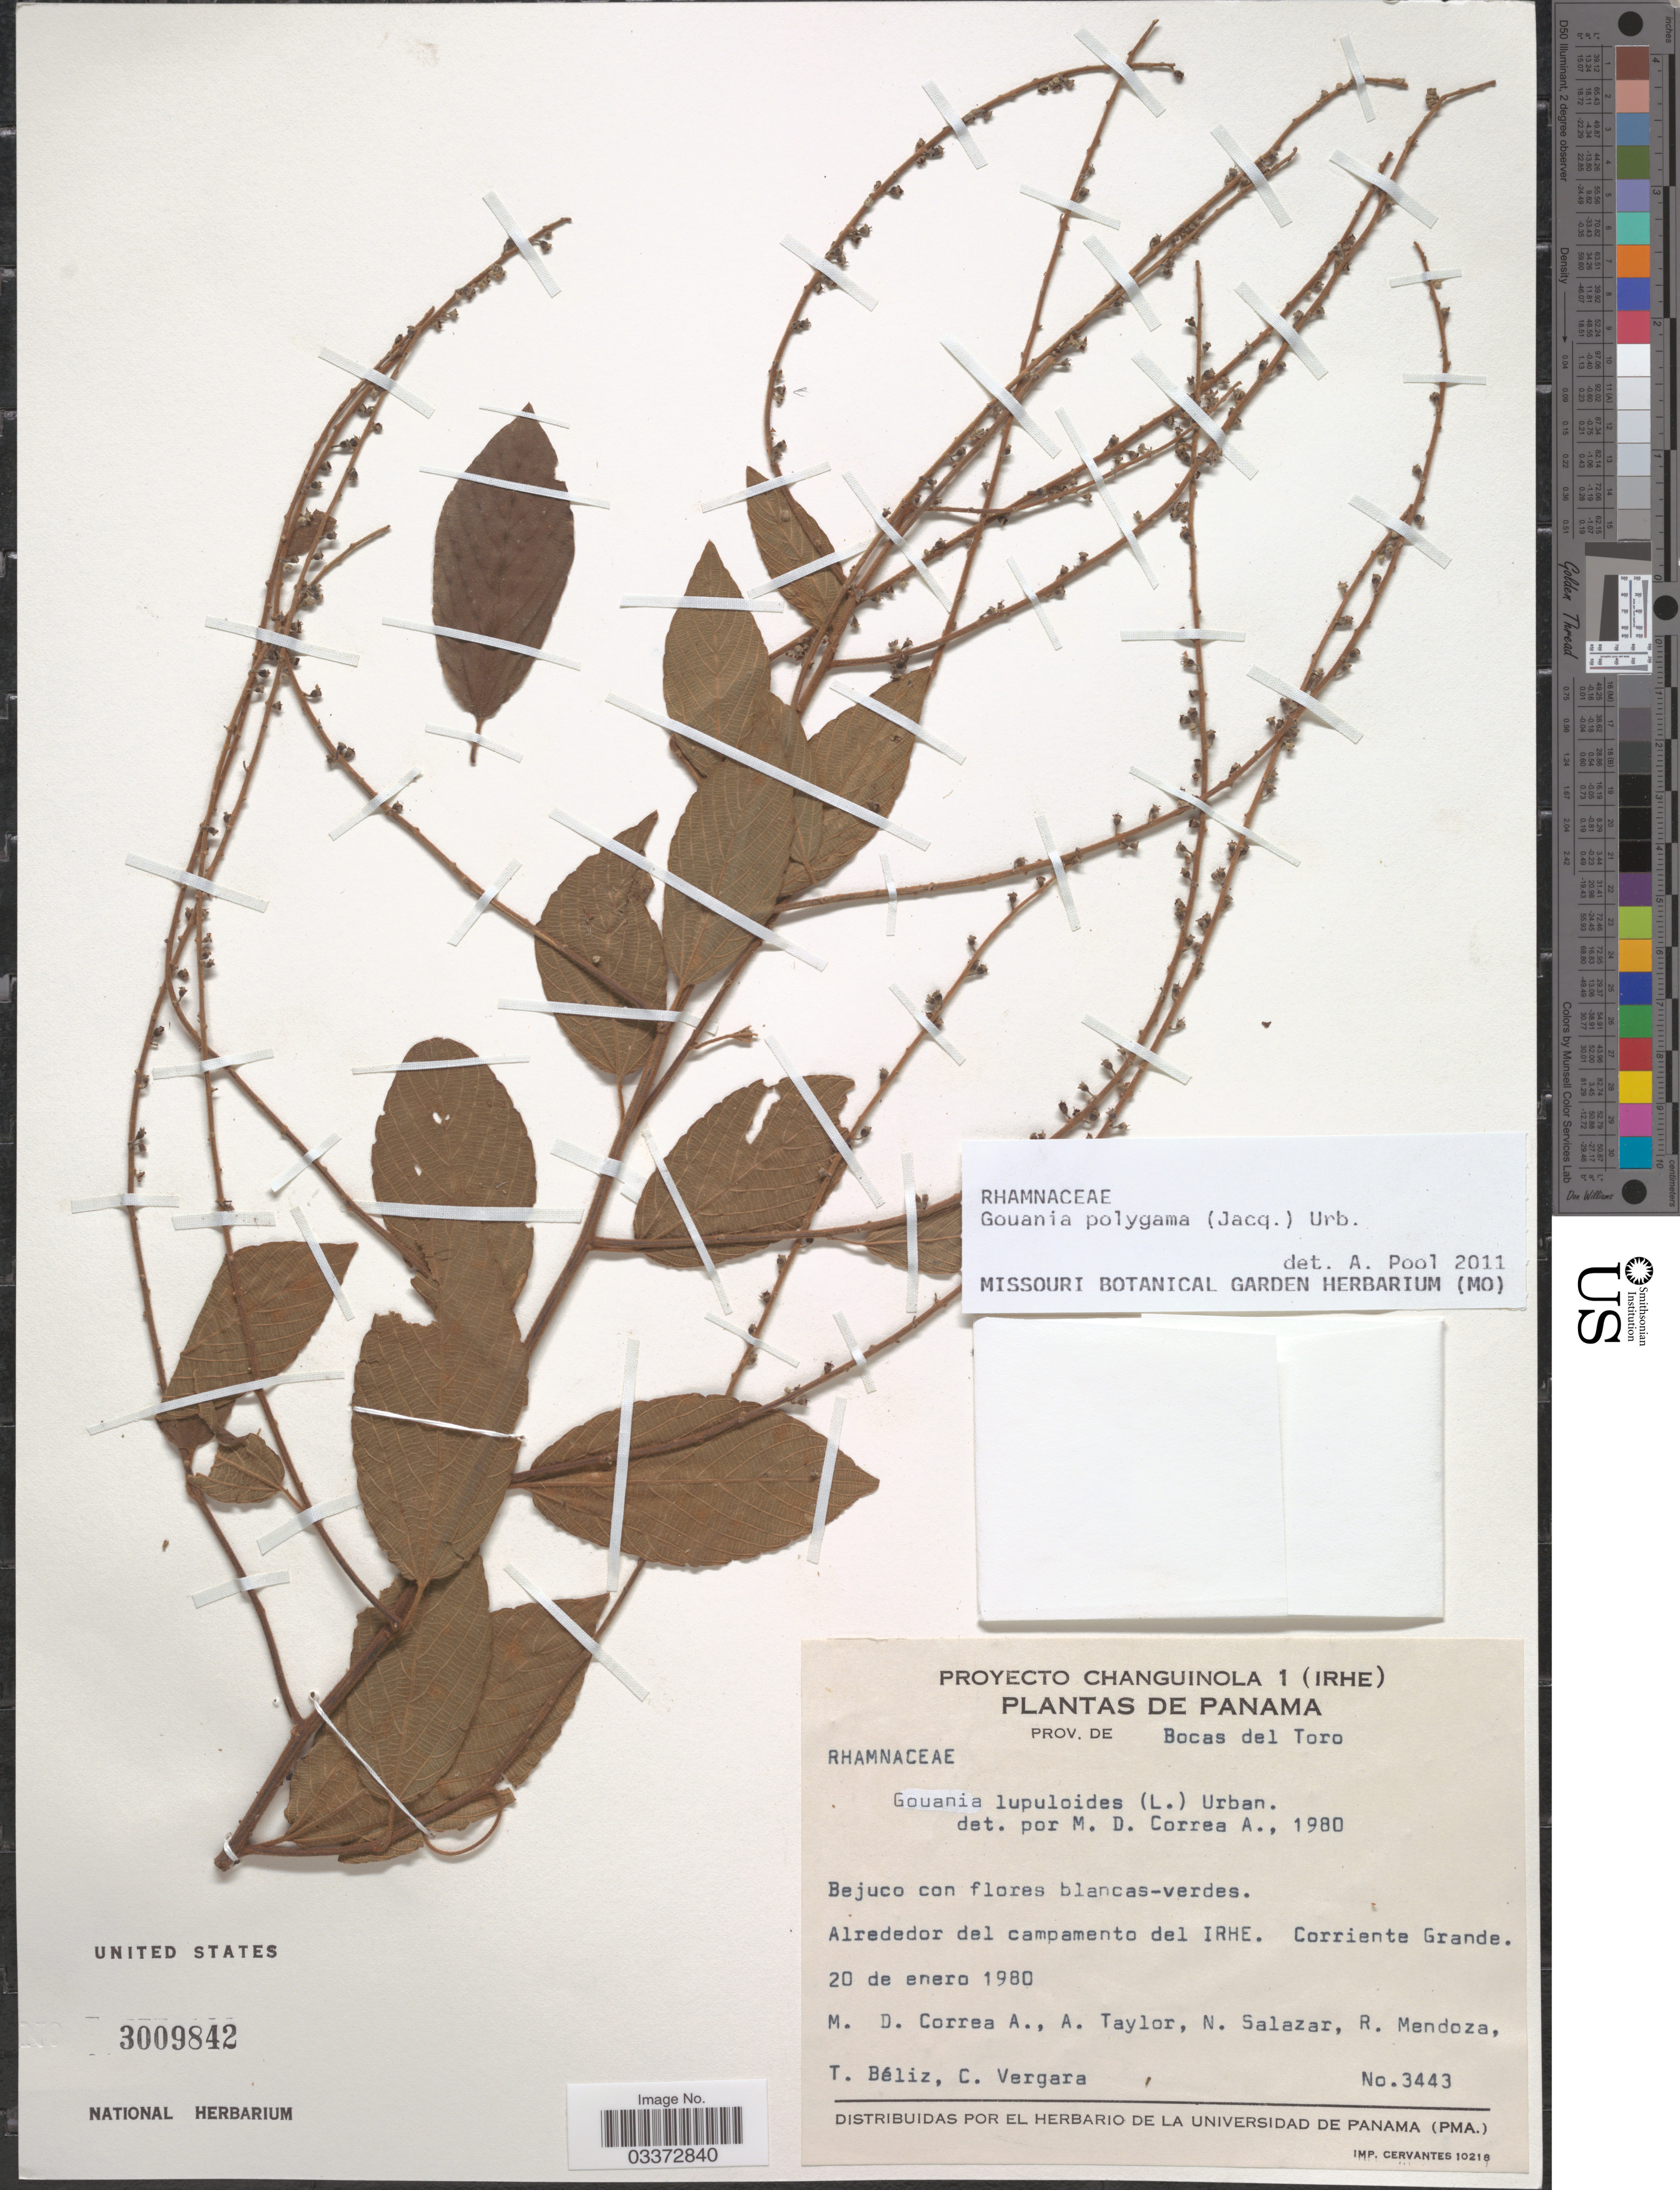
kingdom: Plantae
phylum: Tracheophyta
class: Magnoliopsida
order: Rosales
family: Rhamnaceae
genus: Gouania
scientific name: Gouania polygama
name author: (Jacq.) Urb.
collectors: M. D. Corrêa-A., A. Taylor, N. Salazar, R. Mendoza & et al.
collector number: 3443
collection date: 1980-01-20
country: Panama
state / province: Bocas del Toro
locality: Alrededor del campamento del IRHE. Corriente Grande.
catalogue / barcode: US 3009842